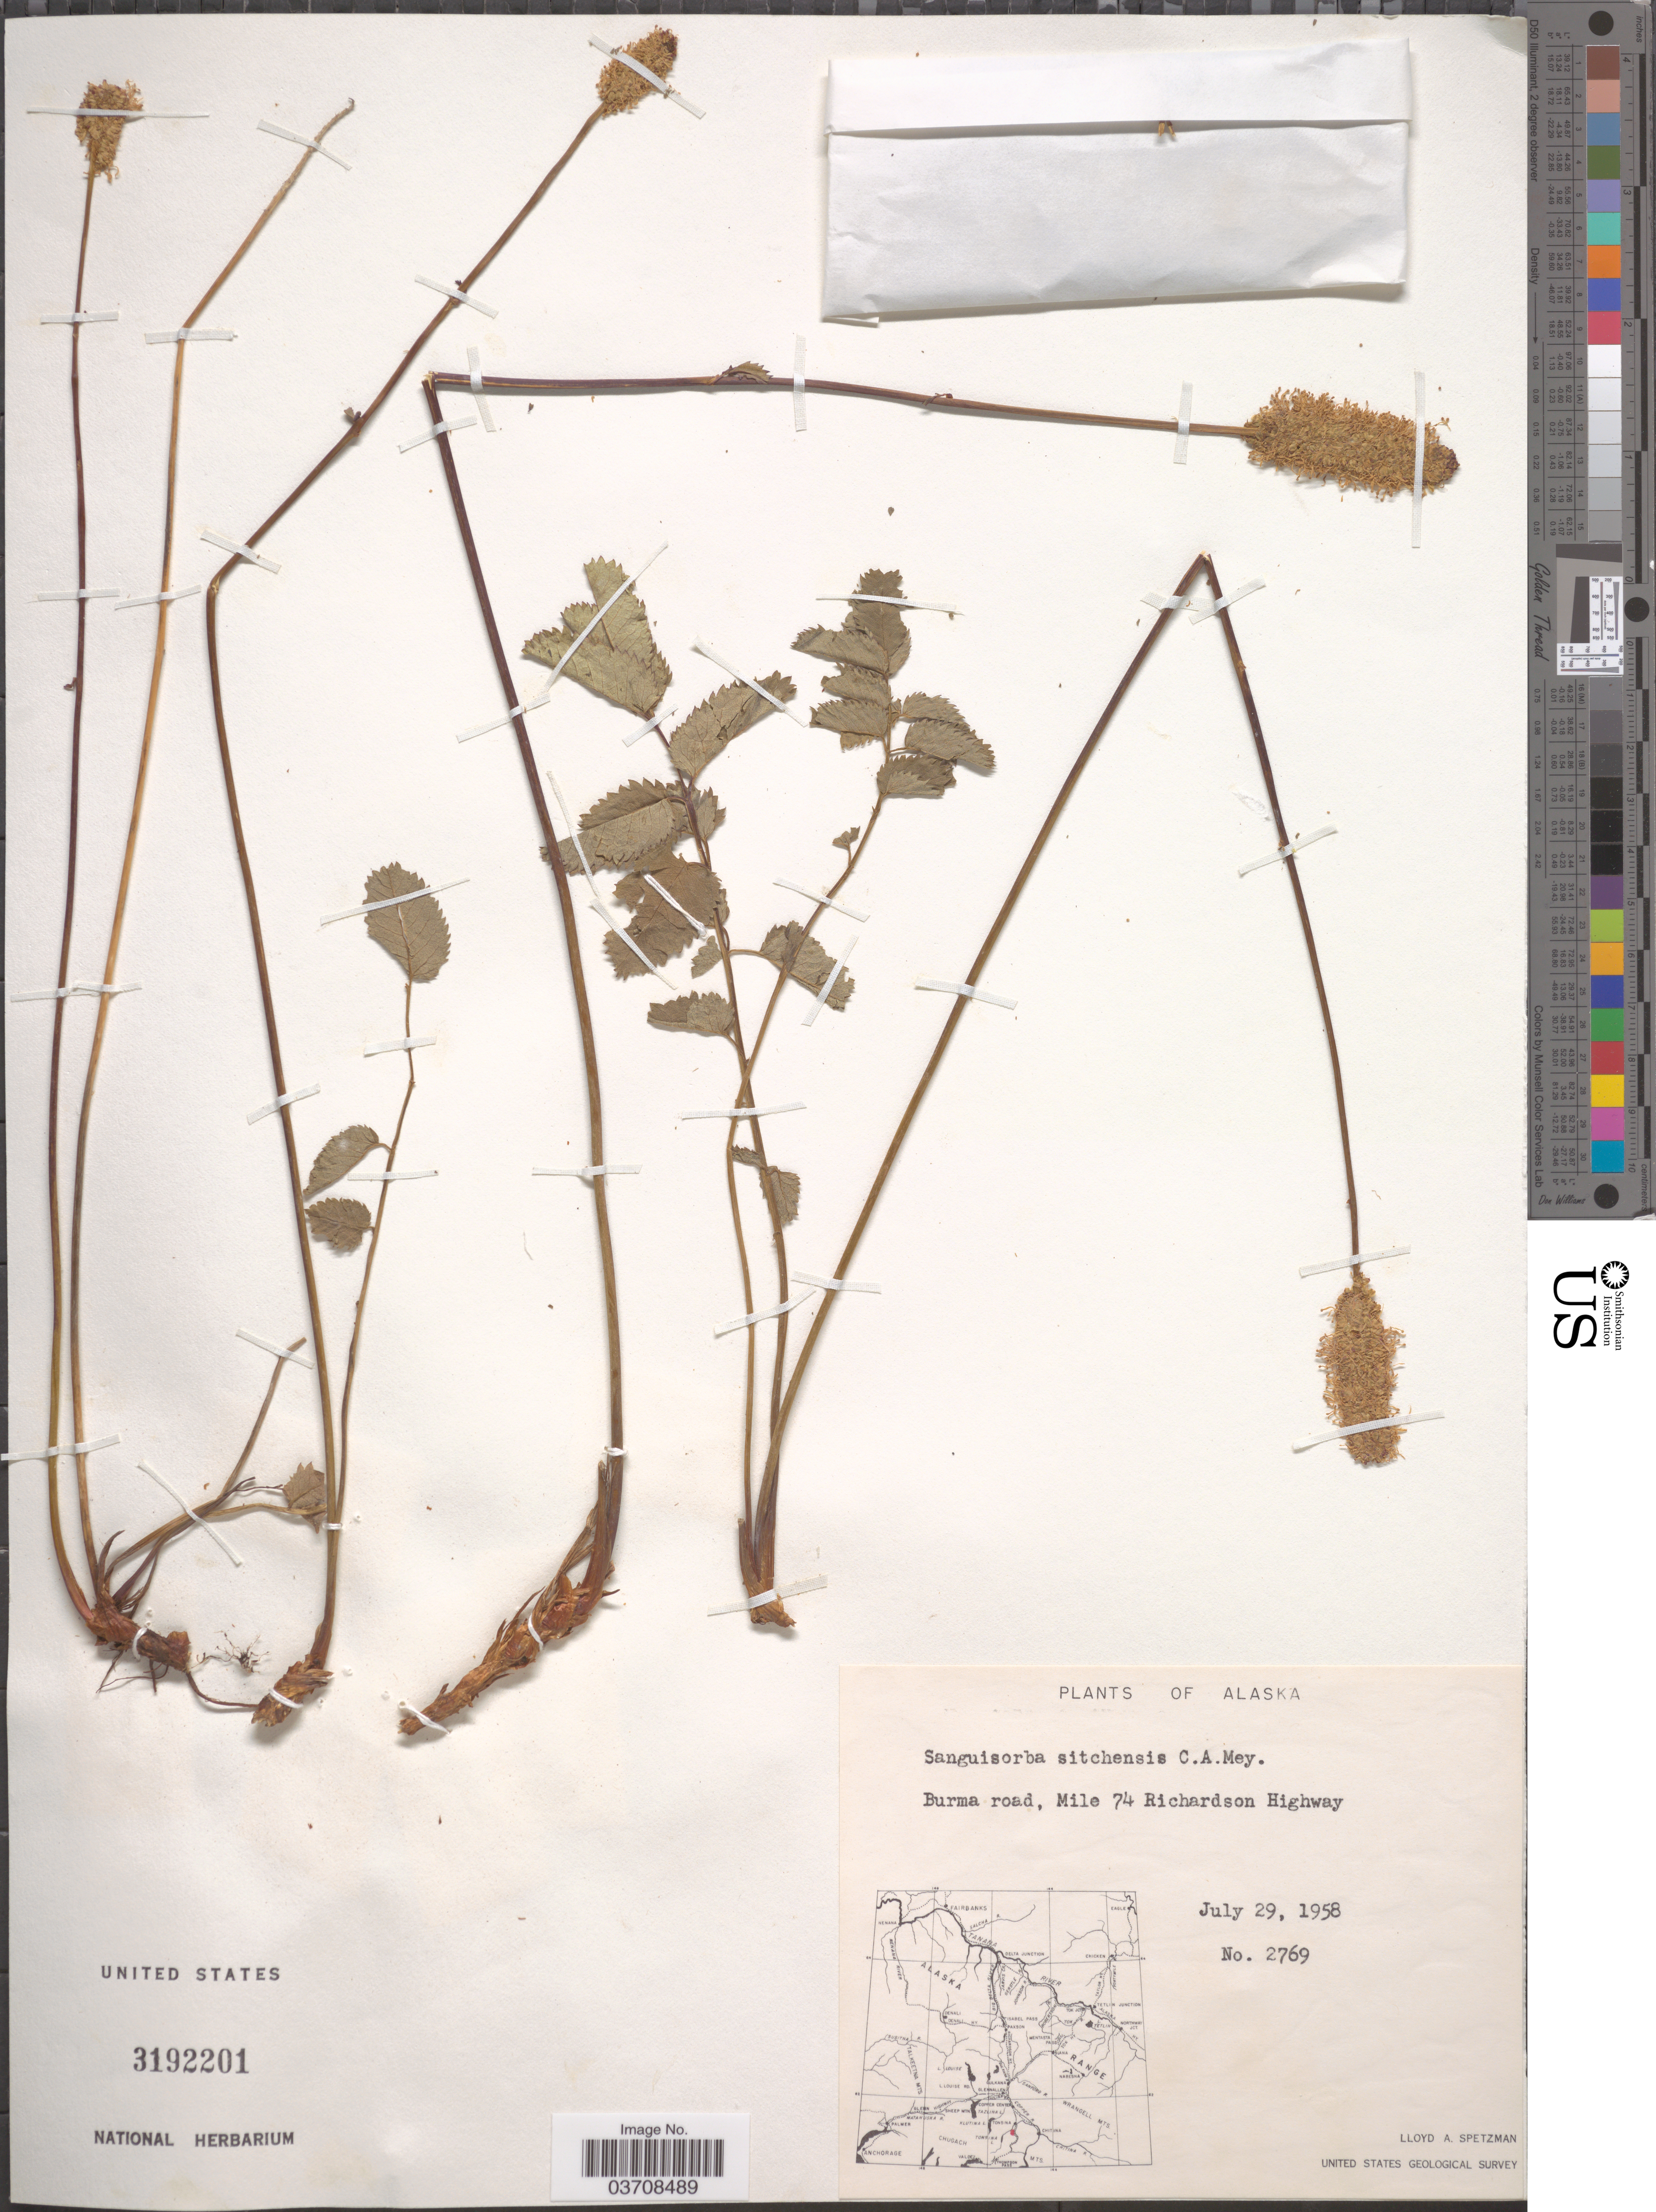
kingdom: Plantae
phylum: Tracheophyta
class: Magnoliopsida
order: Rosales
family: Rosaceae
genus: Sanguisorba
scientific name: Sanguisorba stipulata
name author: Raf.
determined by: Strong, Mark T., (BOT), Smithsonian Institution - National Museum of Natural History (UNITED STATES)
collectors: L. Spetzman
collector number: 2769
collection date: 1958-07-26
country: United States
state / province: Alaska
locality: Burma road, Mile 74 Richardson Highway.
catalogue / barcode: US 3192201